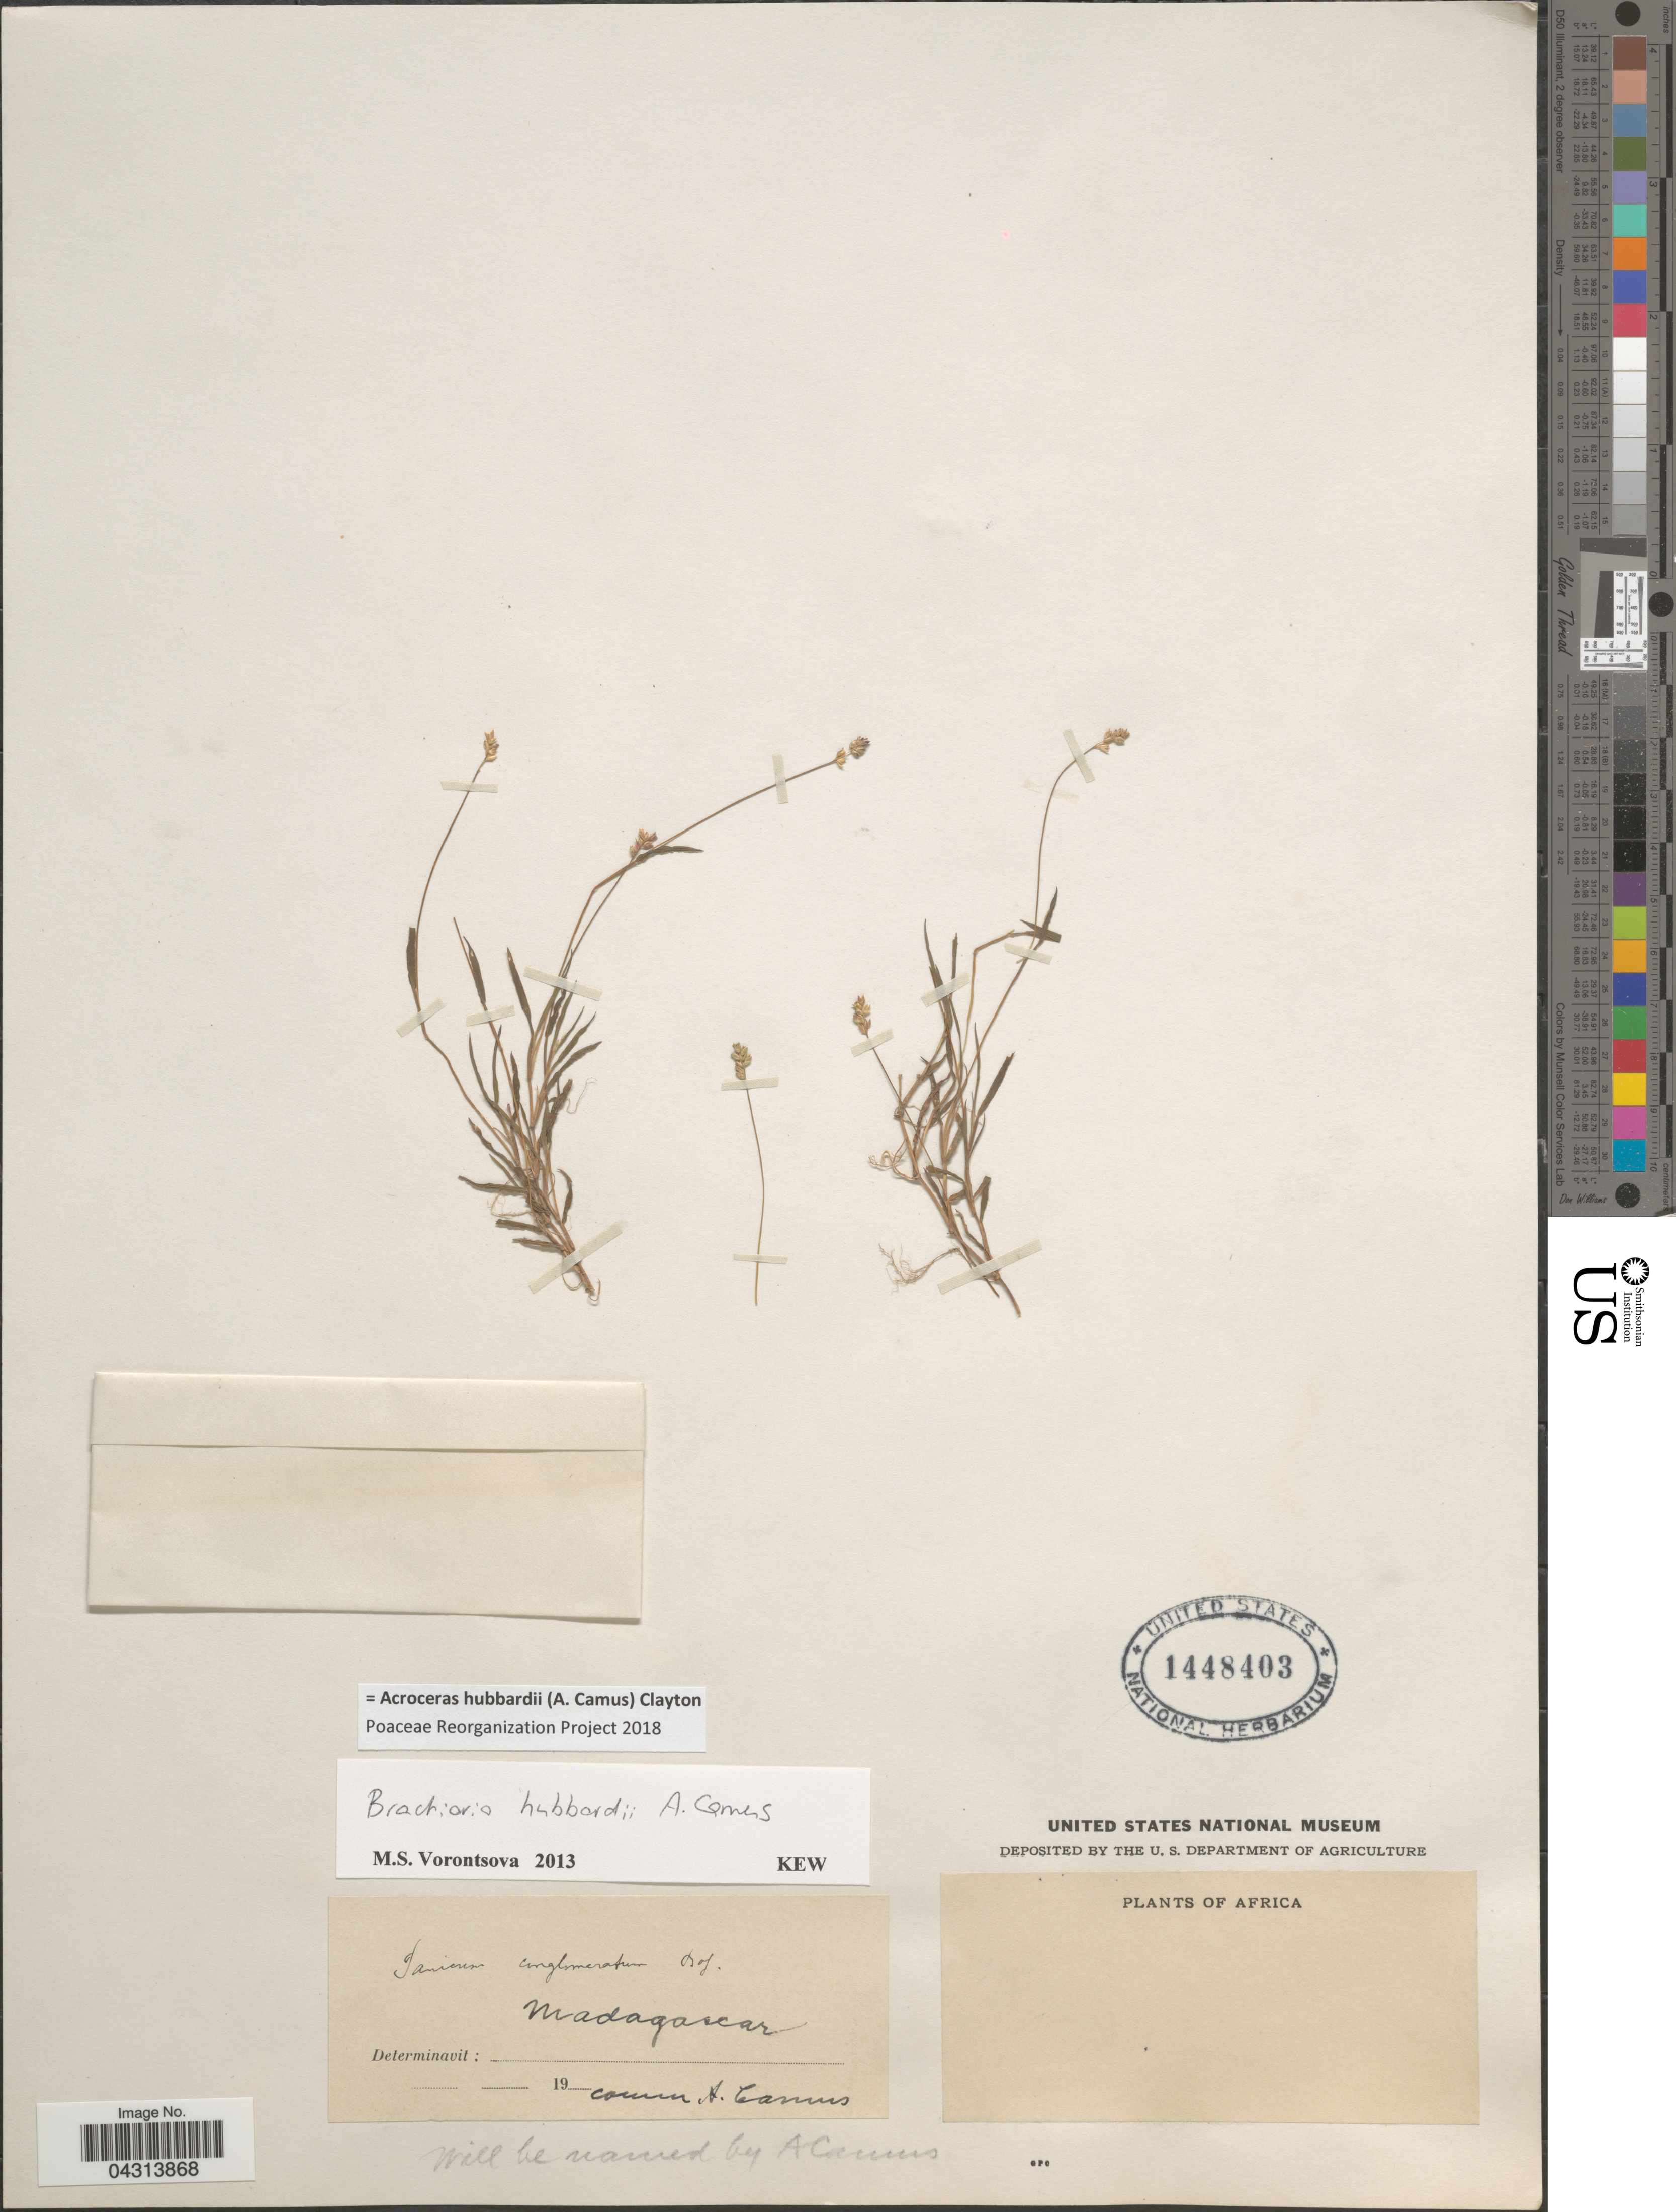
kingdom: Plantae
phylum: Tracheophyta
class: Liliopsida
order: Poales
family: Poaceae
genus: Acroceras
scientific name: Acroceras hubbardii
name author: (A. Camus) Clayton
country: Madagascar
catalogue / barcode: US 1448403